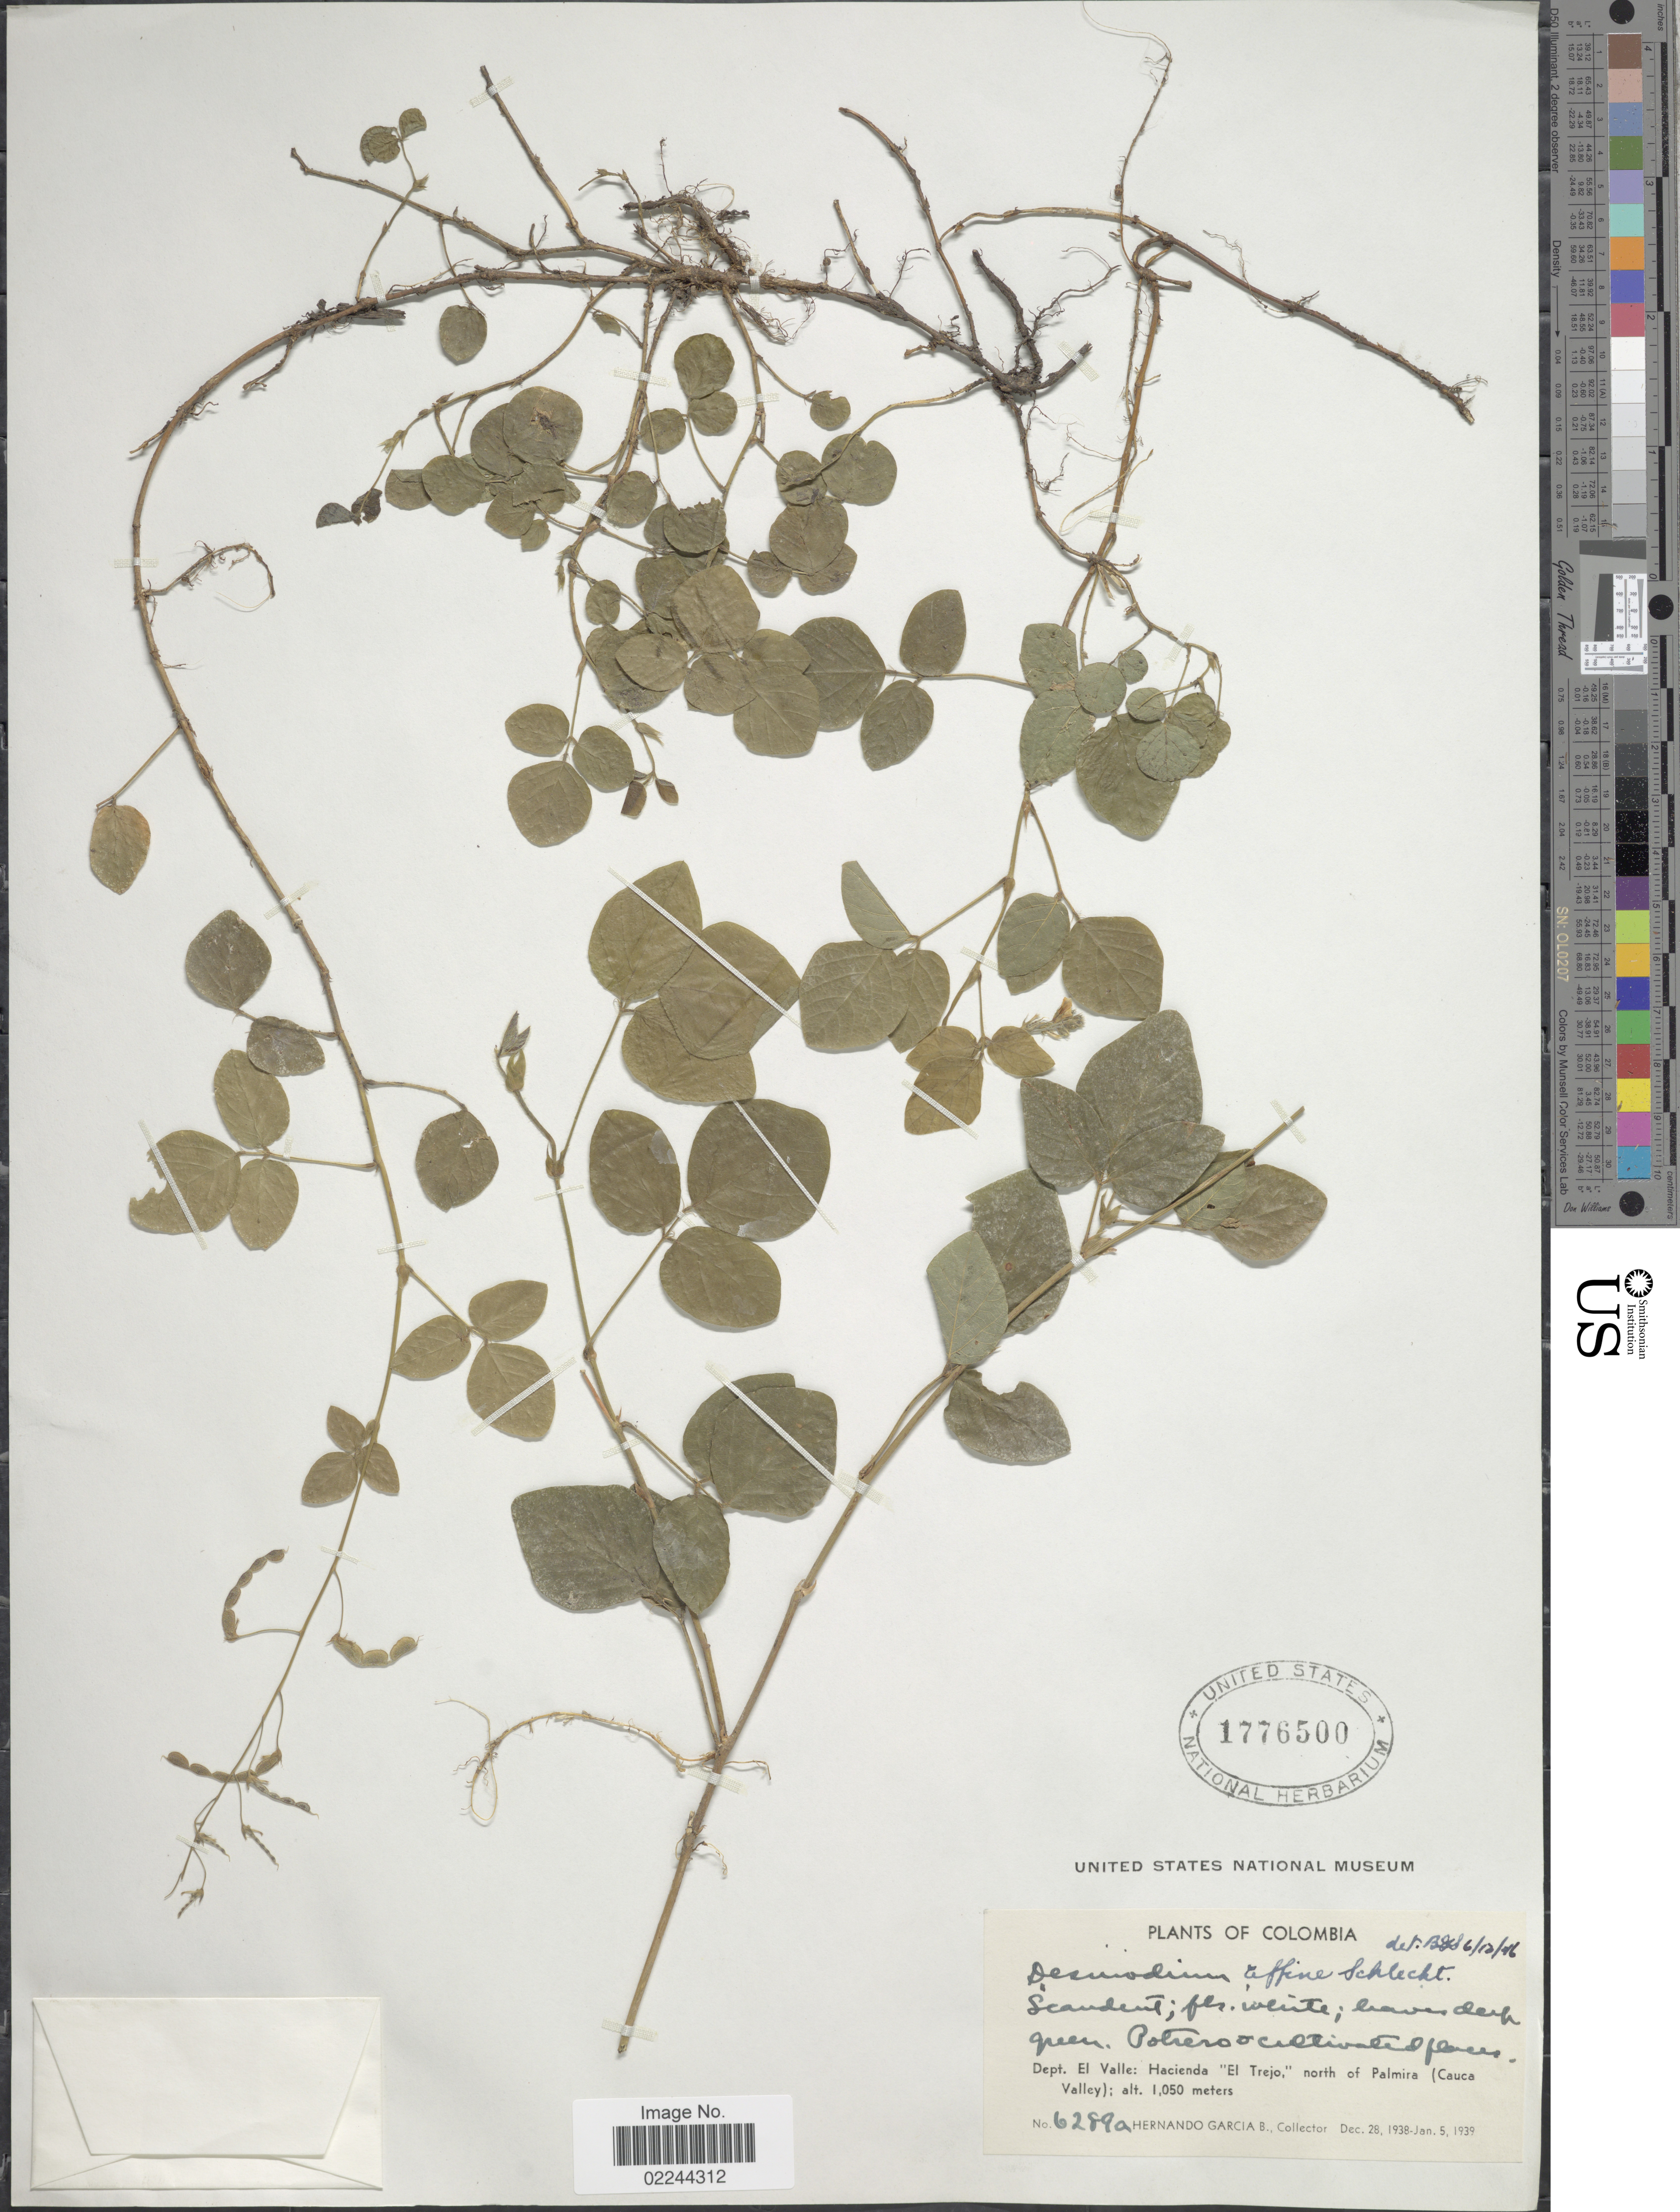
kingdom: Plantae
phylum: Tracheophyta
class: Magnoliopsida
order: Fabales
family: Fabaceae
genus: Desmodium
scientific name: Desmodium affine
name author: Schltdl.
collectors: H. García Barriga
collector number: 6289a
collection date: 1938-12-28/1939-01-05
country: Colombia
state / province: Valle del Cauca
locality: Dept. El Valle: hacienda "El Trejo", north of Palmira (Cauca Valley)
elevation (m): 1050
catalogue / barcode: US 1776500